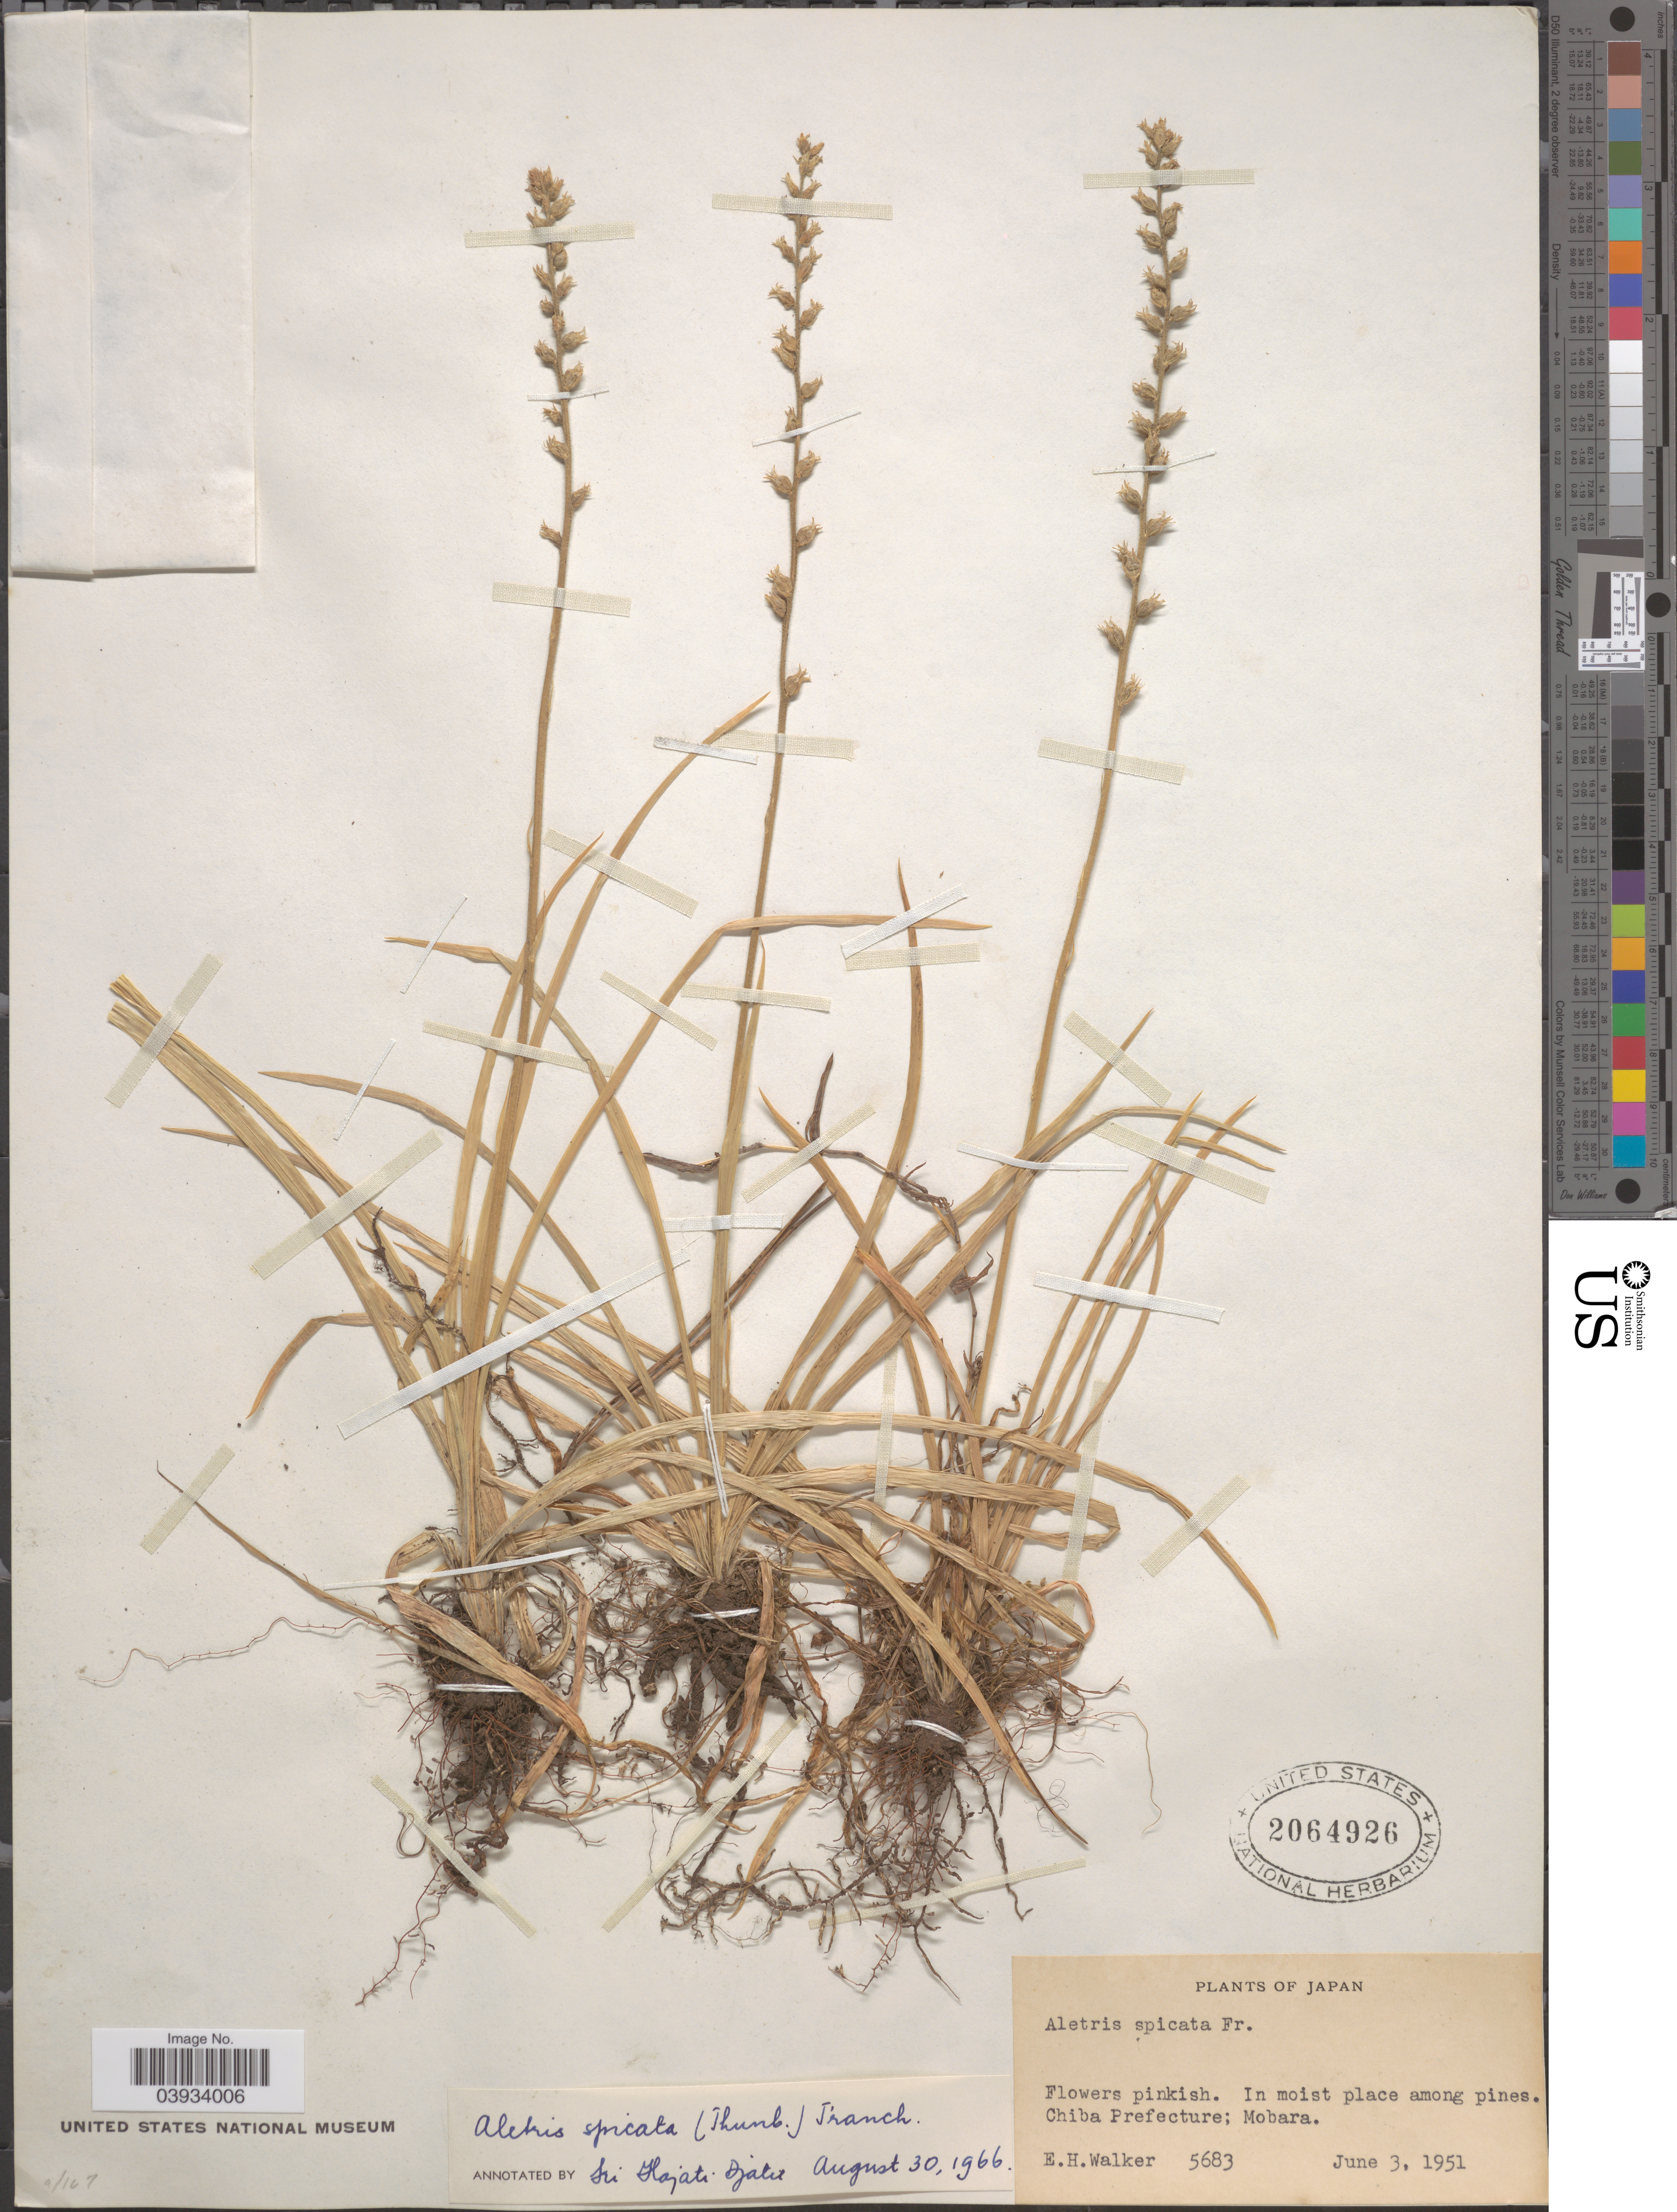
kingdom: Plantae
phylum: Tracheophyta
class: Liliopsida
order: Dioscoreales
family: Nartheciaceae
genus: Aletris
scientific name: Aletris spicata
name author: (Thunb.) Franch.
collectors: E. H. Walker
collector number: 5683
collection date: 1951-06-03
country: Japan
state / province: Tiba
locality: Chiba Prefecture; Mobara.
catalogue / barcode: US 2064926